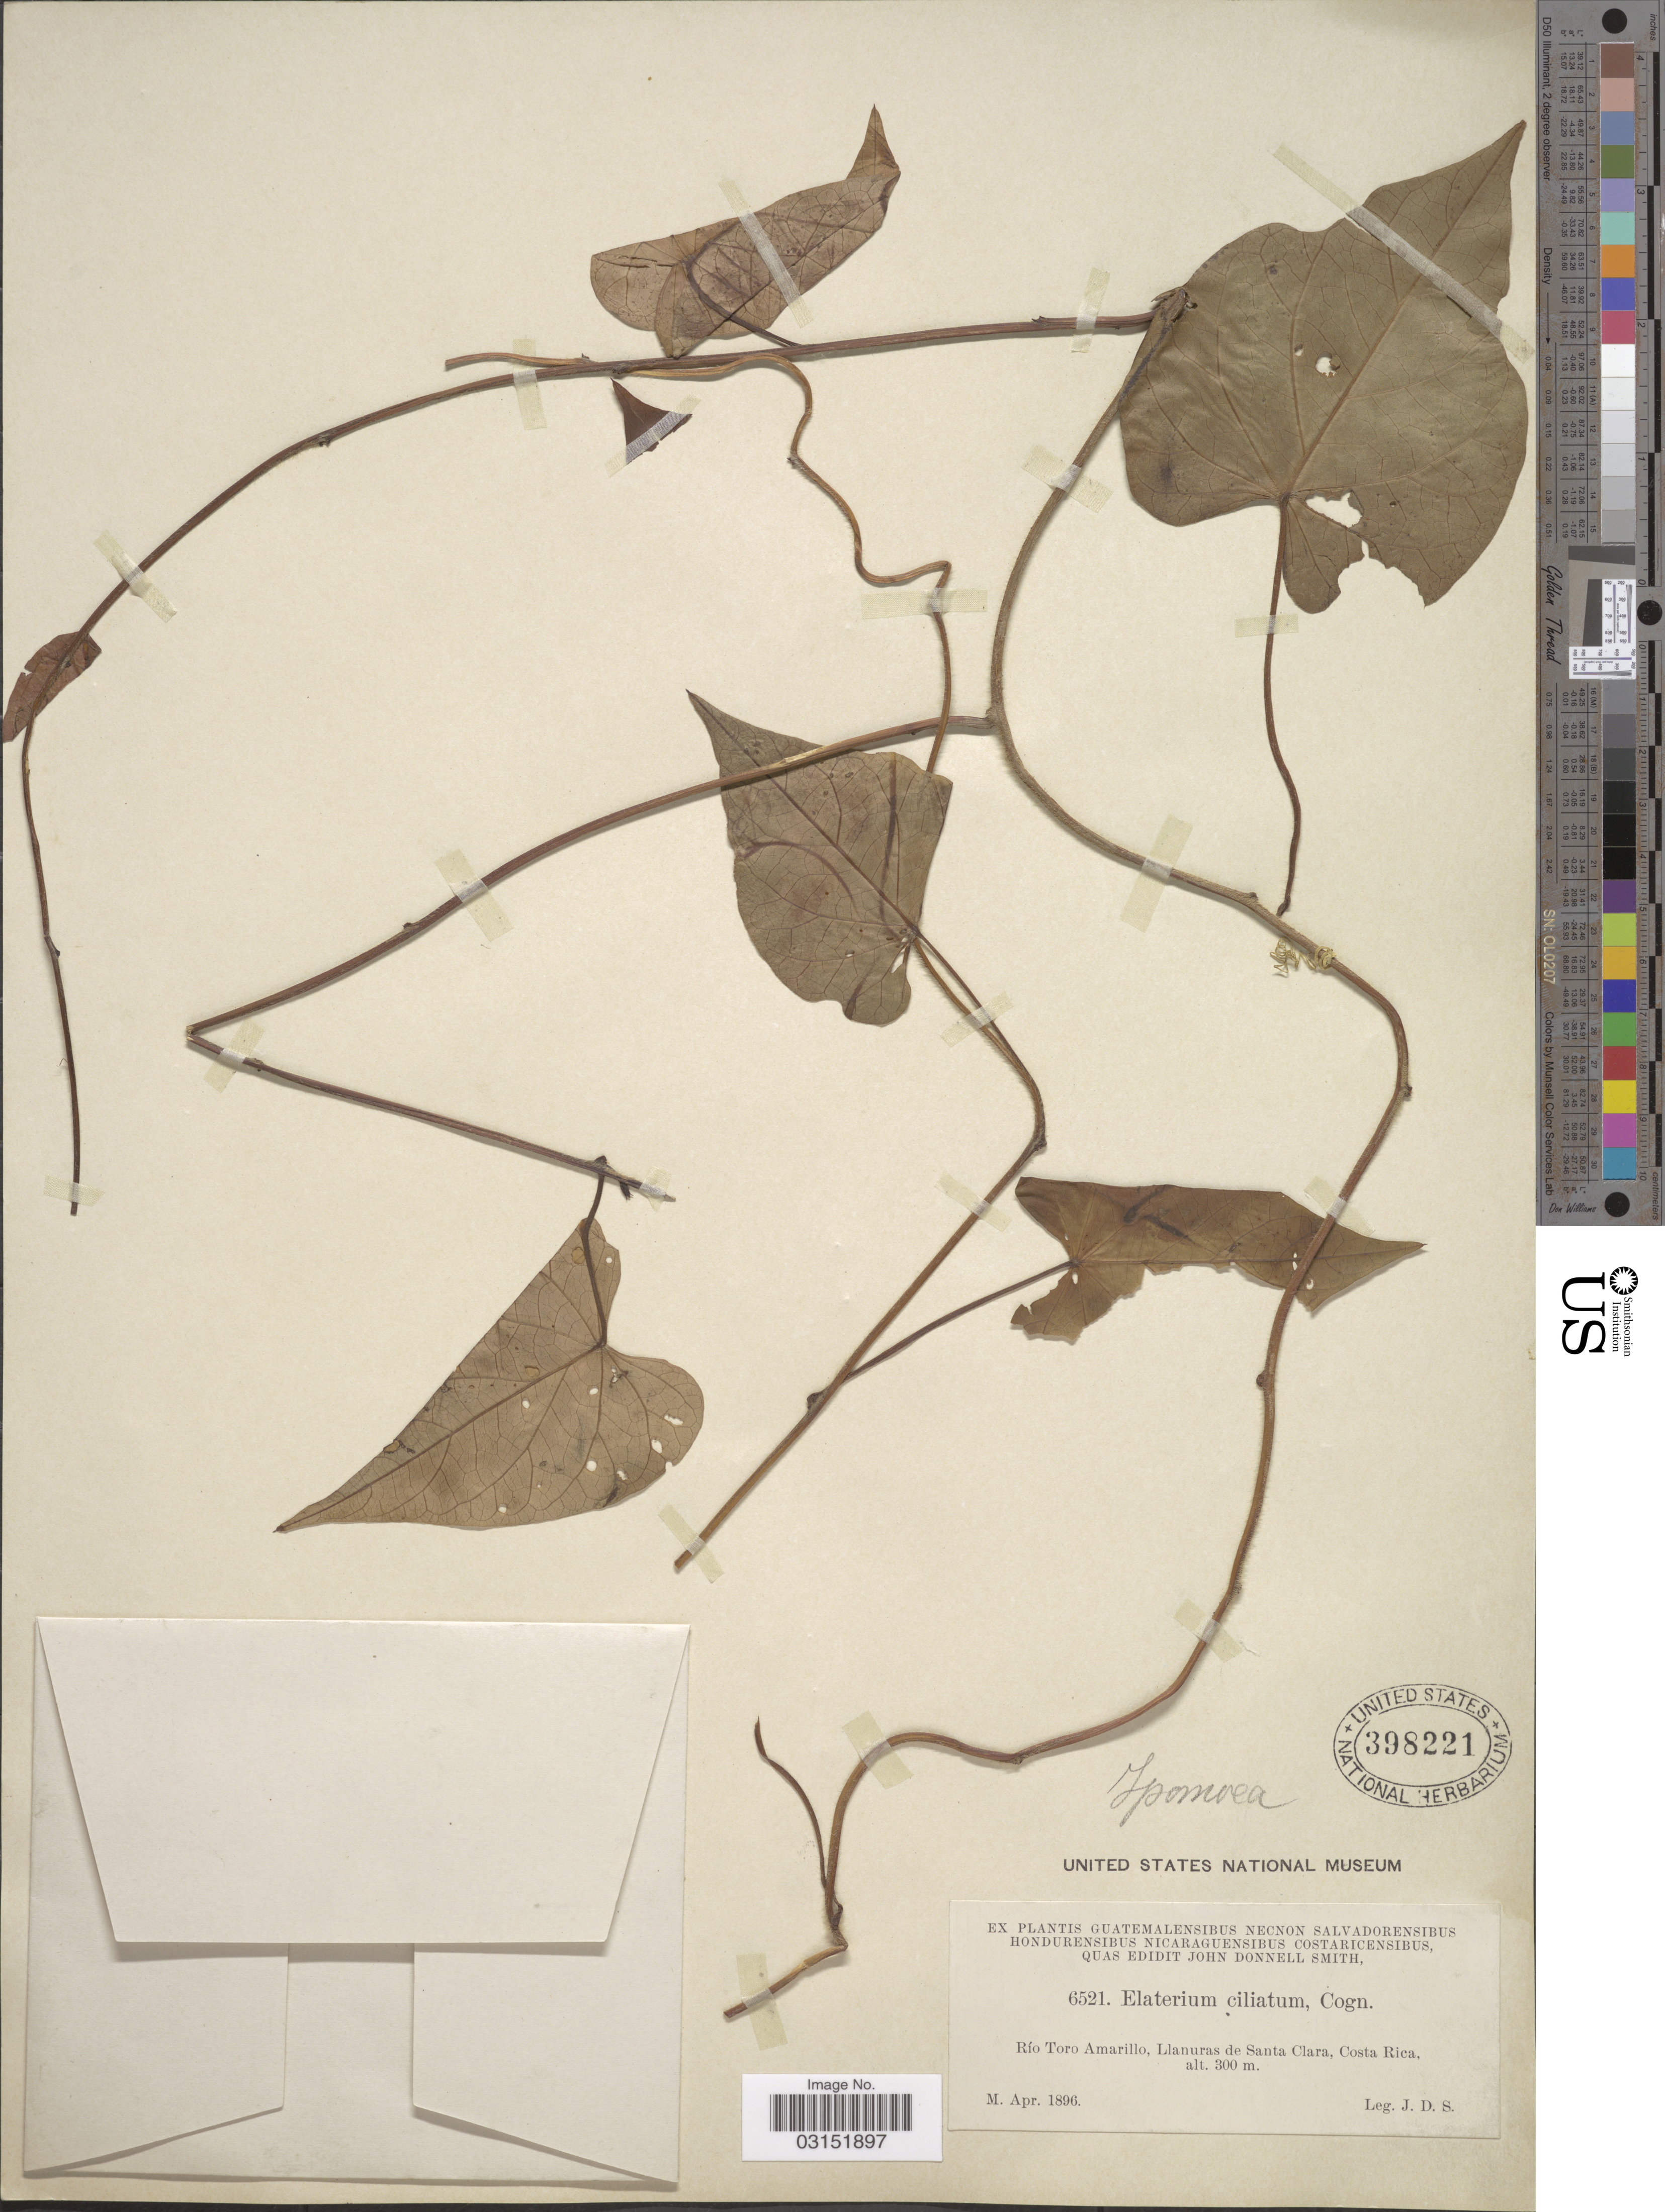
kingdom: Plantae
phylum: Tracheophyta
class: Magnoliopsida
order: Solanales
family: Convolvulaceae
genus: Ipomoea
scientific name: Ipomoea sp.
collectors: J. Donnell Smith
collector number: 6521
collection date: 1896-04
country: Costa Rica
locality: Río Toro Amarillo, Llanuras de Santa Clara.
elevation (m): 300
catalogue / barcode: US 398221